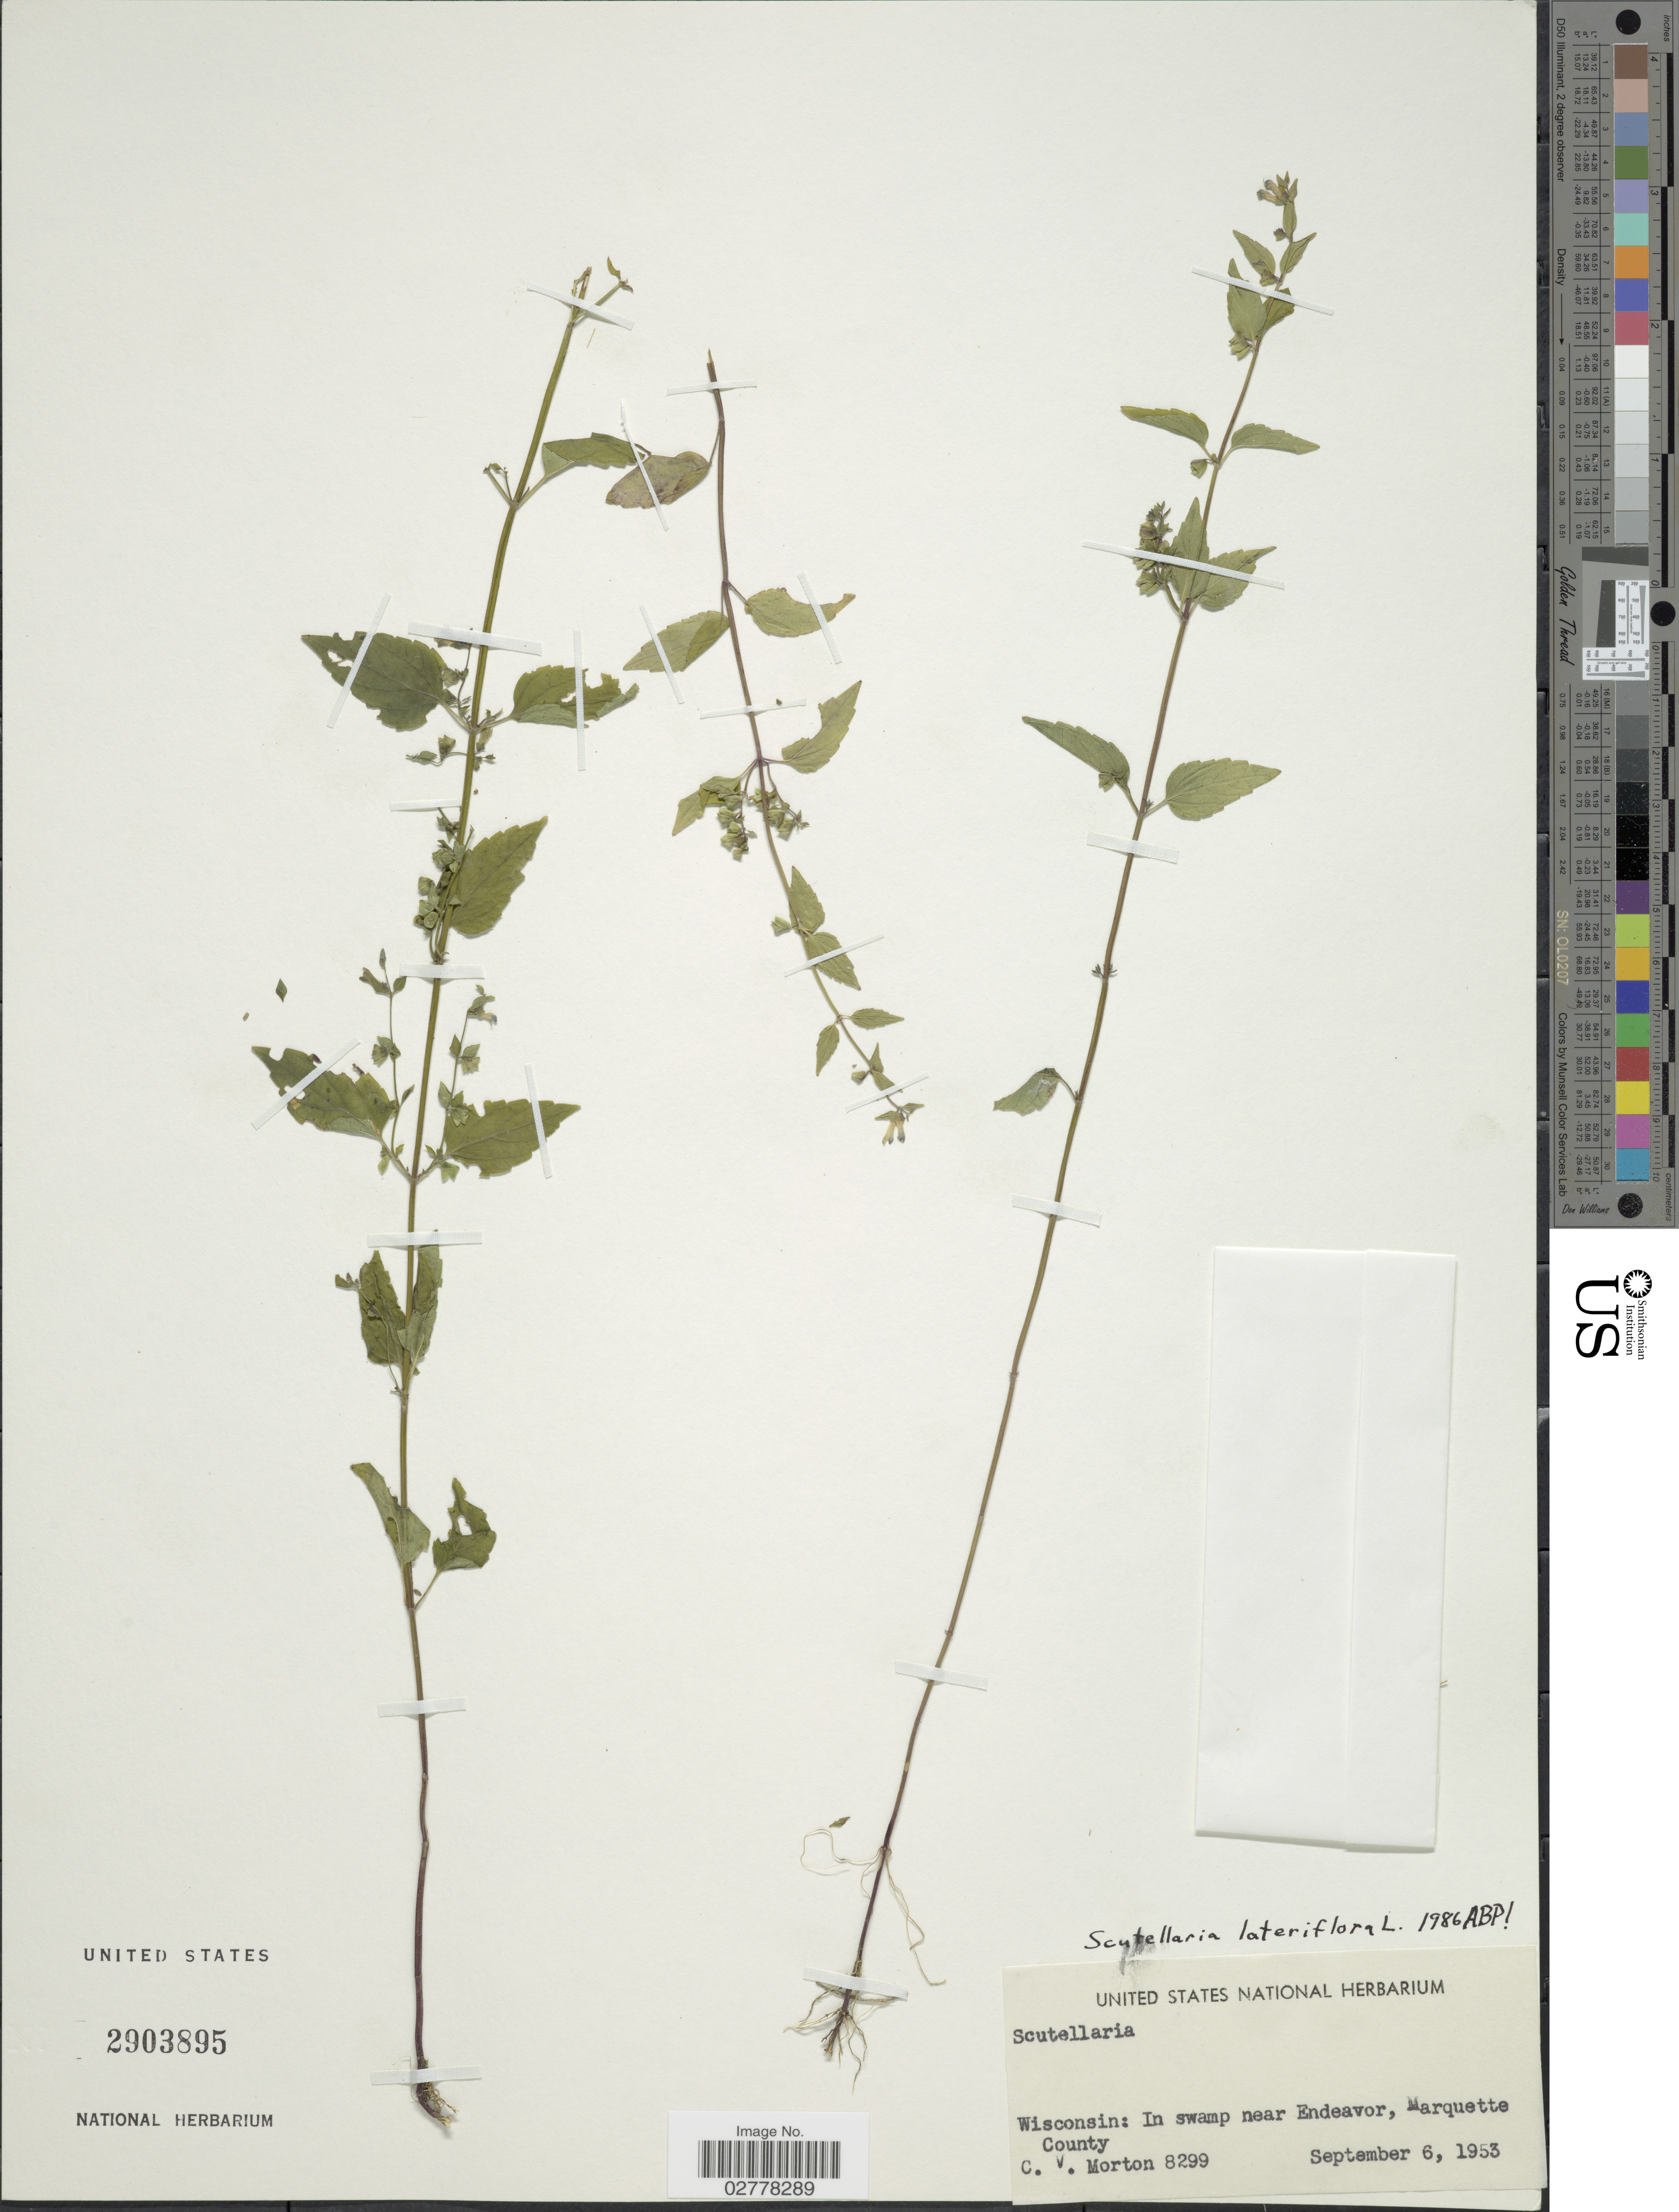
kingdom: Plantae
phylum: Tracheophyta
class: Magnoliopsida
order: Lamiales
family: Lamiaceae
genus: Scutellaria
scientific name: Scutellaria lateriflora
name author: L.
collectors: C. V. Morton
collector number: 8299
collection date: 1953-09-06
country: United States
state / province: Wisconsin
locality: In swamp near Endeavor, Marquette County.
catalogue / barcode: US 2903895